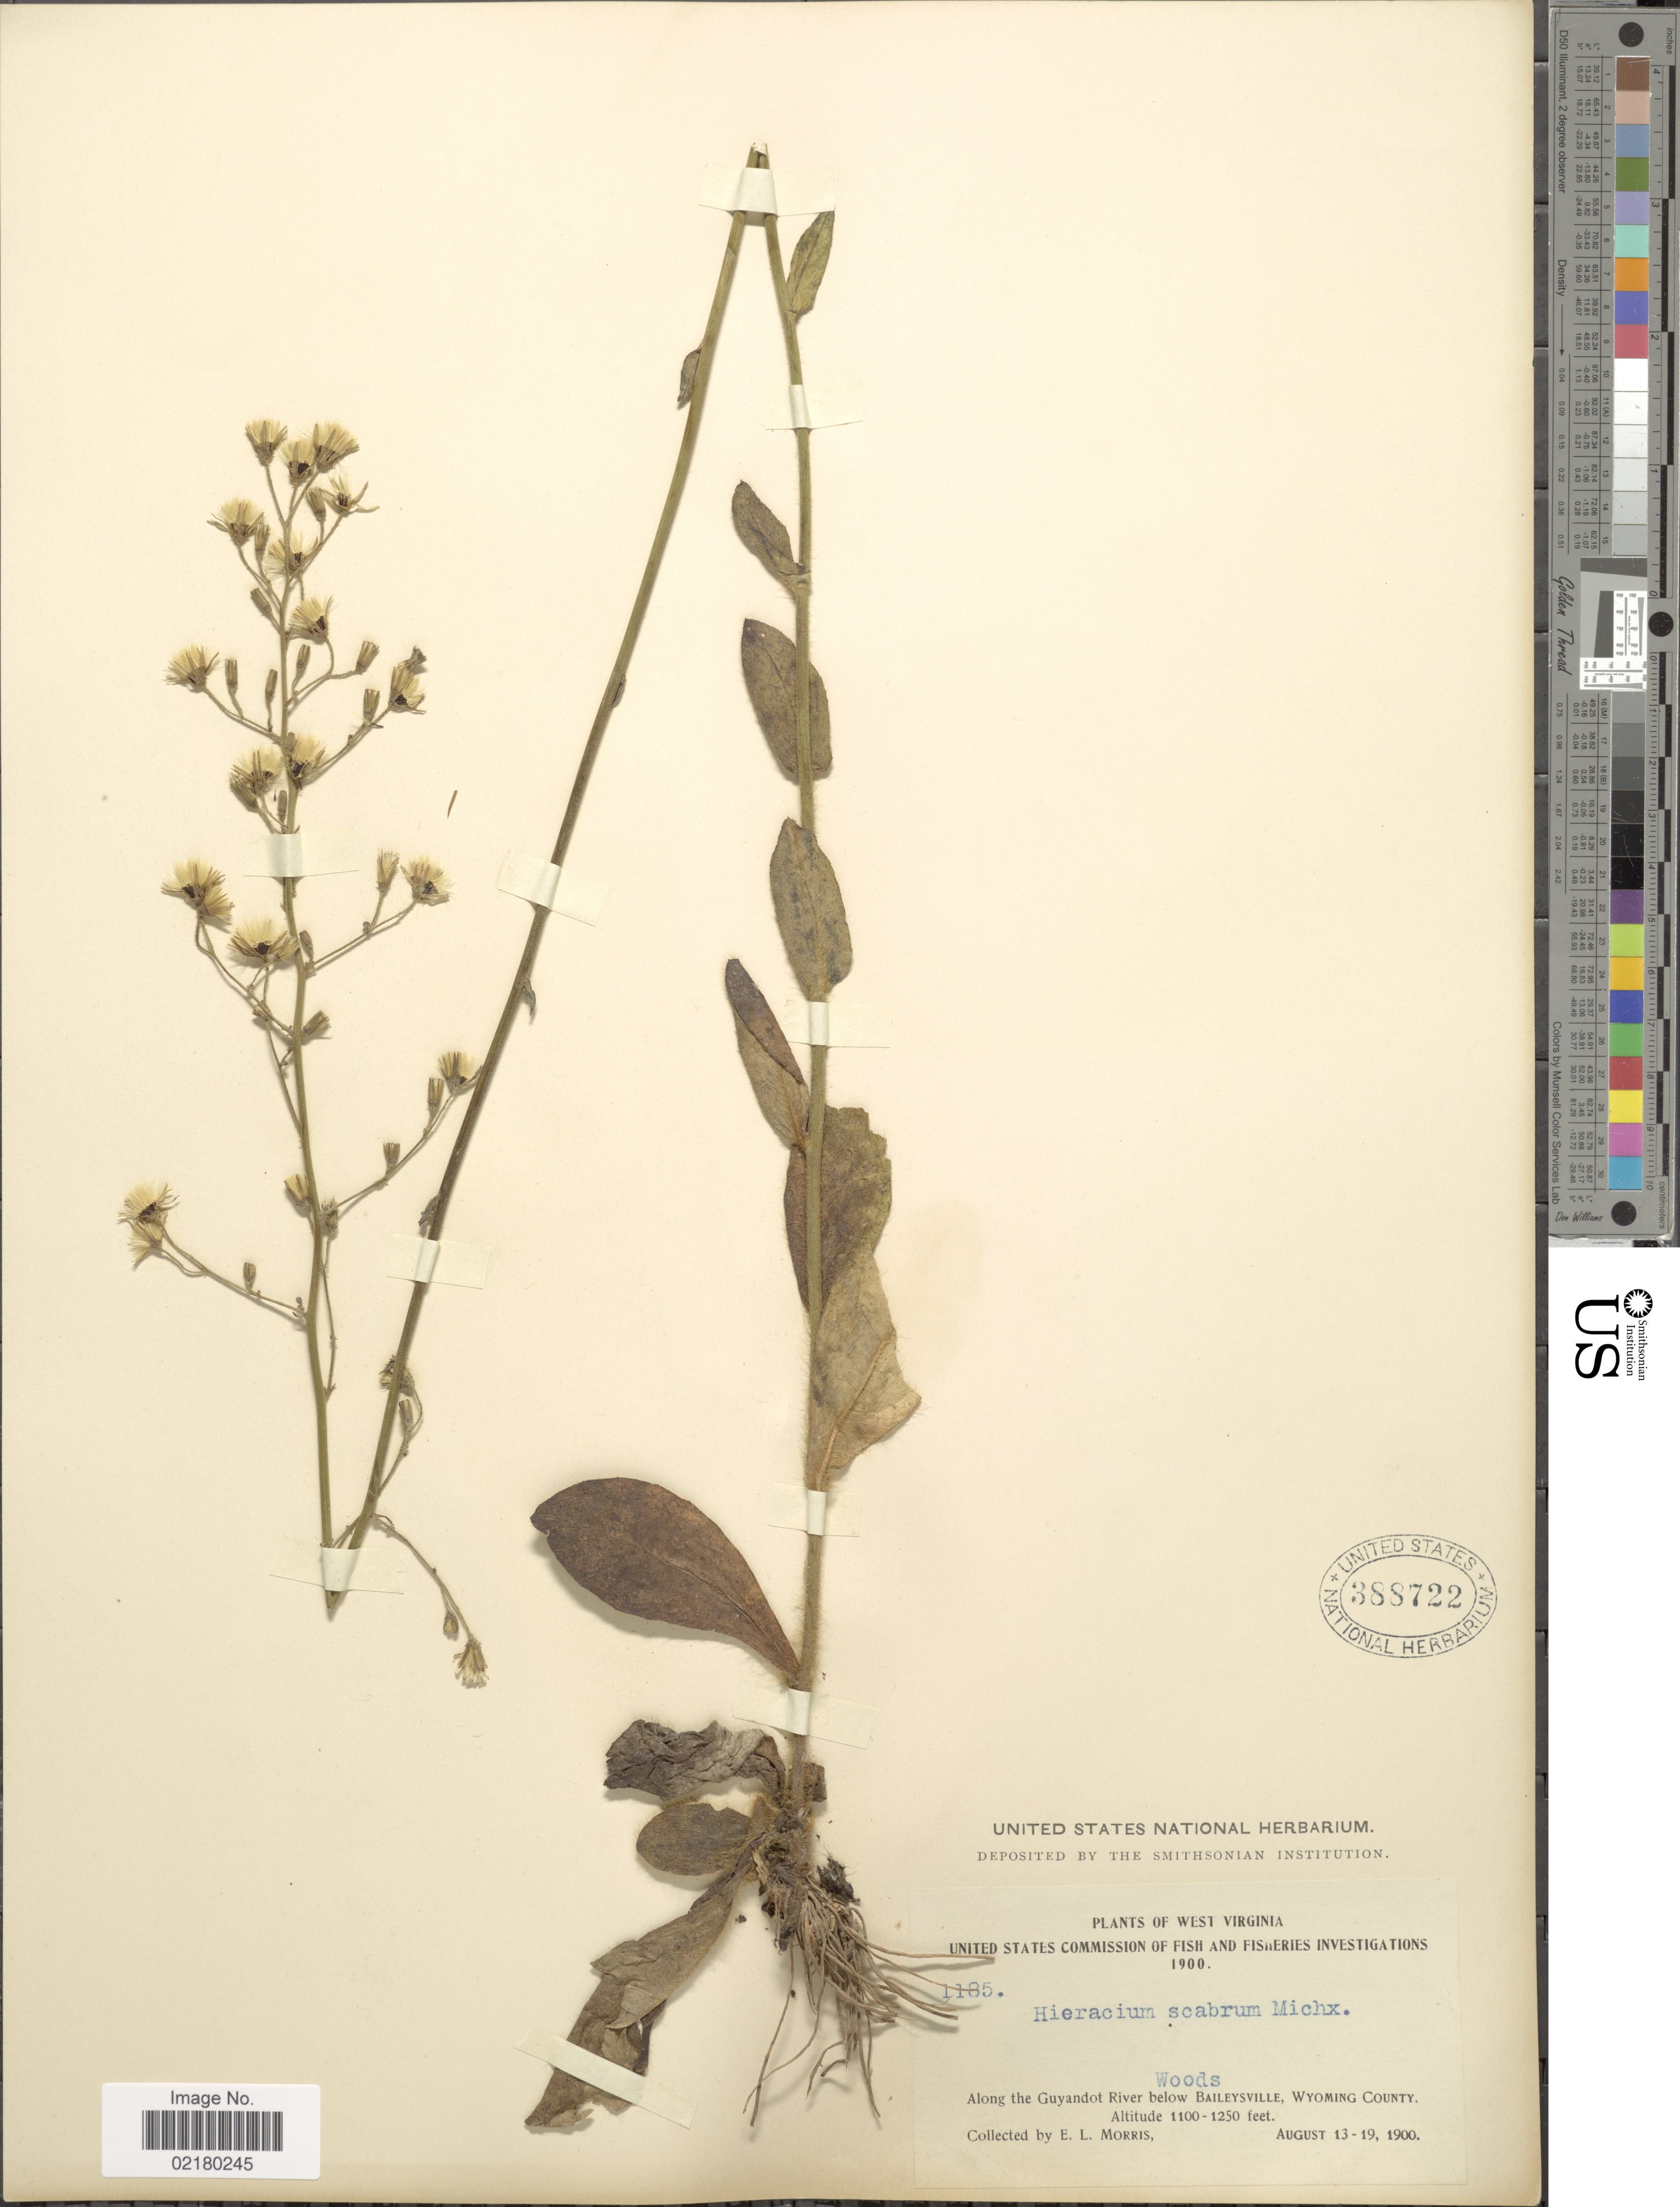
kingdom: Plantae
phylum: Tracheophyta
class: Magnoliopsida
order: Asterales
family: Asteraceae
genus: Hieracium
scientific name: Hieracium gronovii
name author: L.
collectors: E. Morris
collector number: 1185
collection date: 1900-08-13/1900-08-19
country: United States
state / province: West Virginia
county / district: Wyoming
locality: Woods, along the Guyandot River below Baileysville.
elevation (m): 335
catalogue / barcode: US 388722